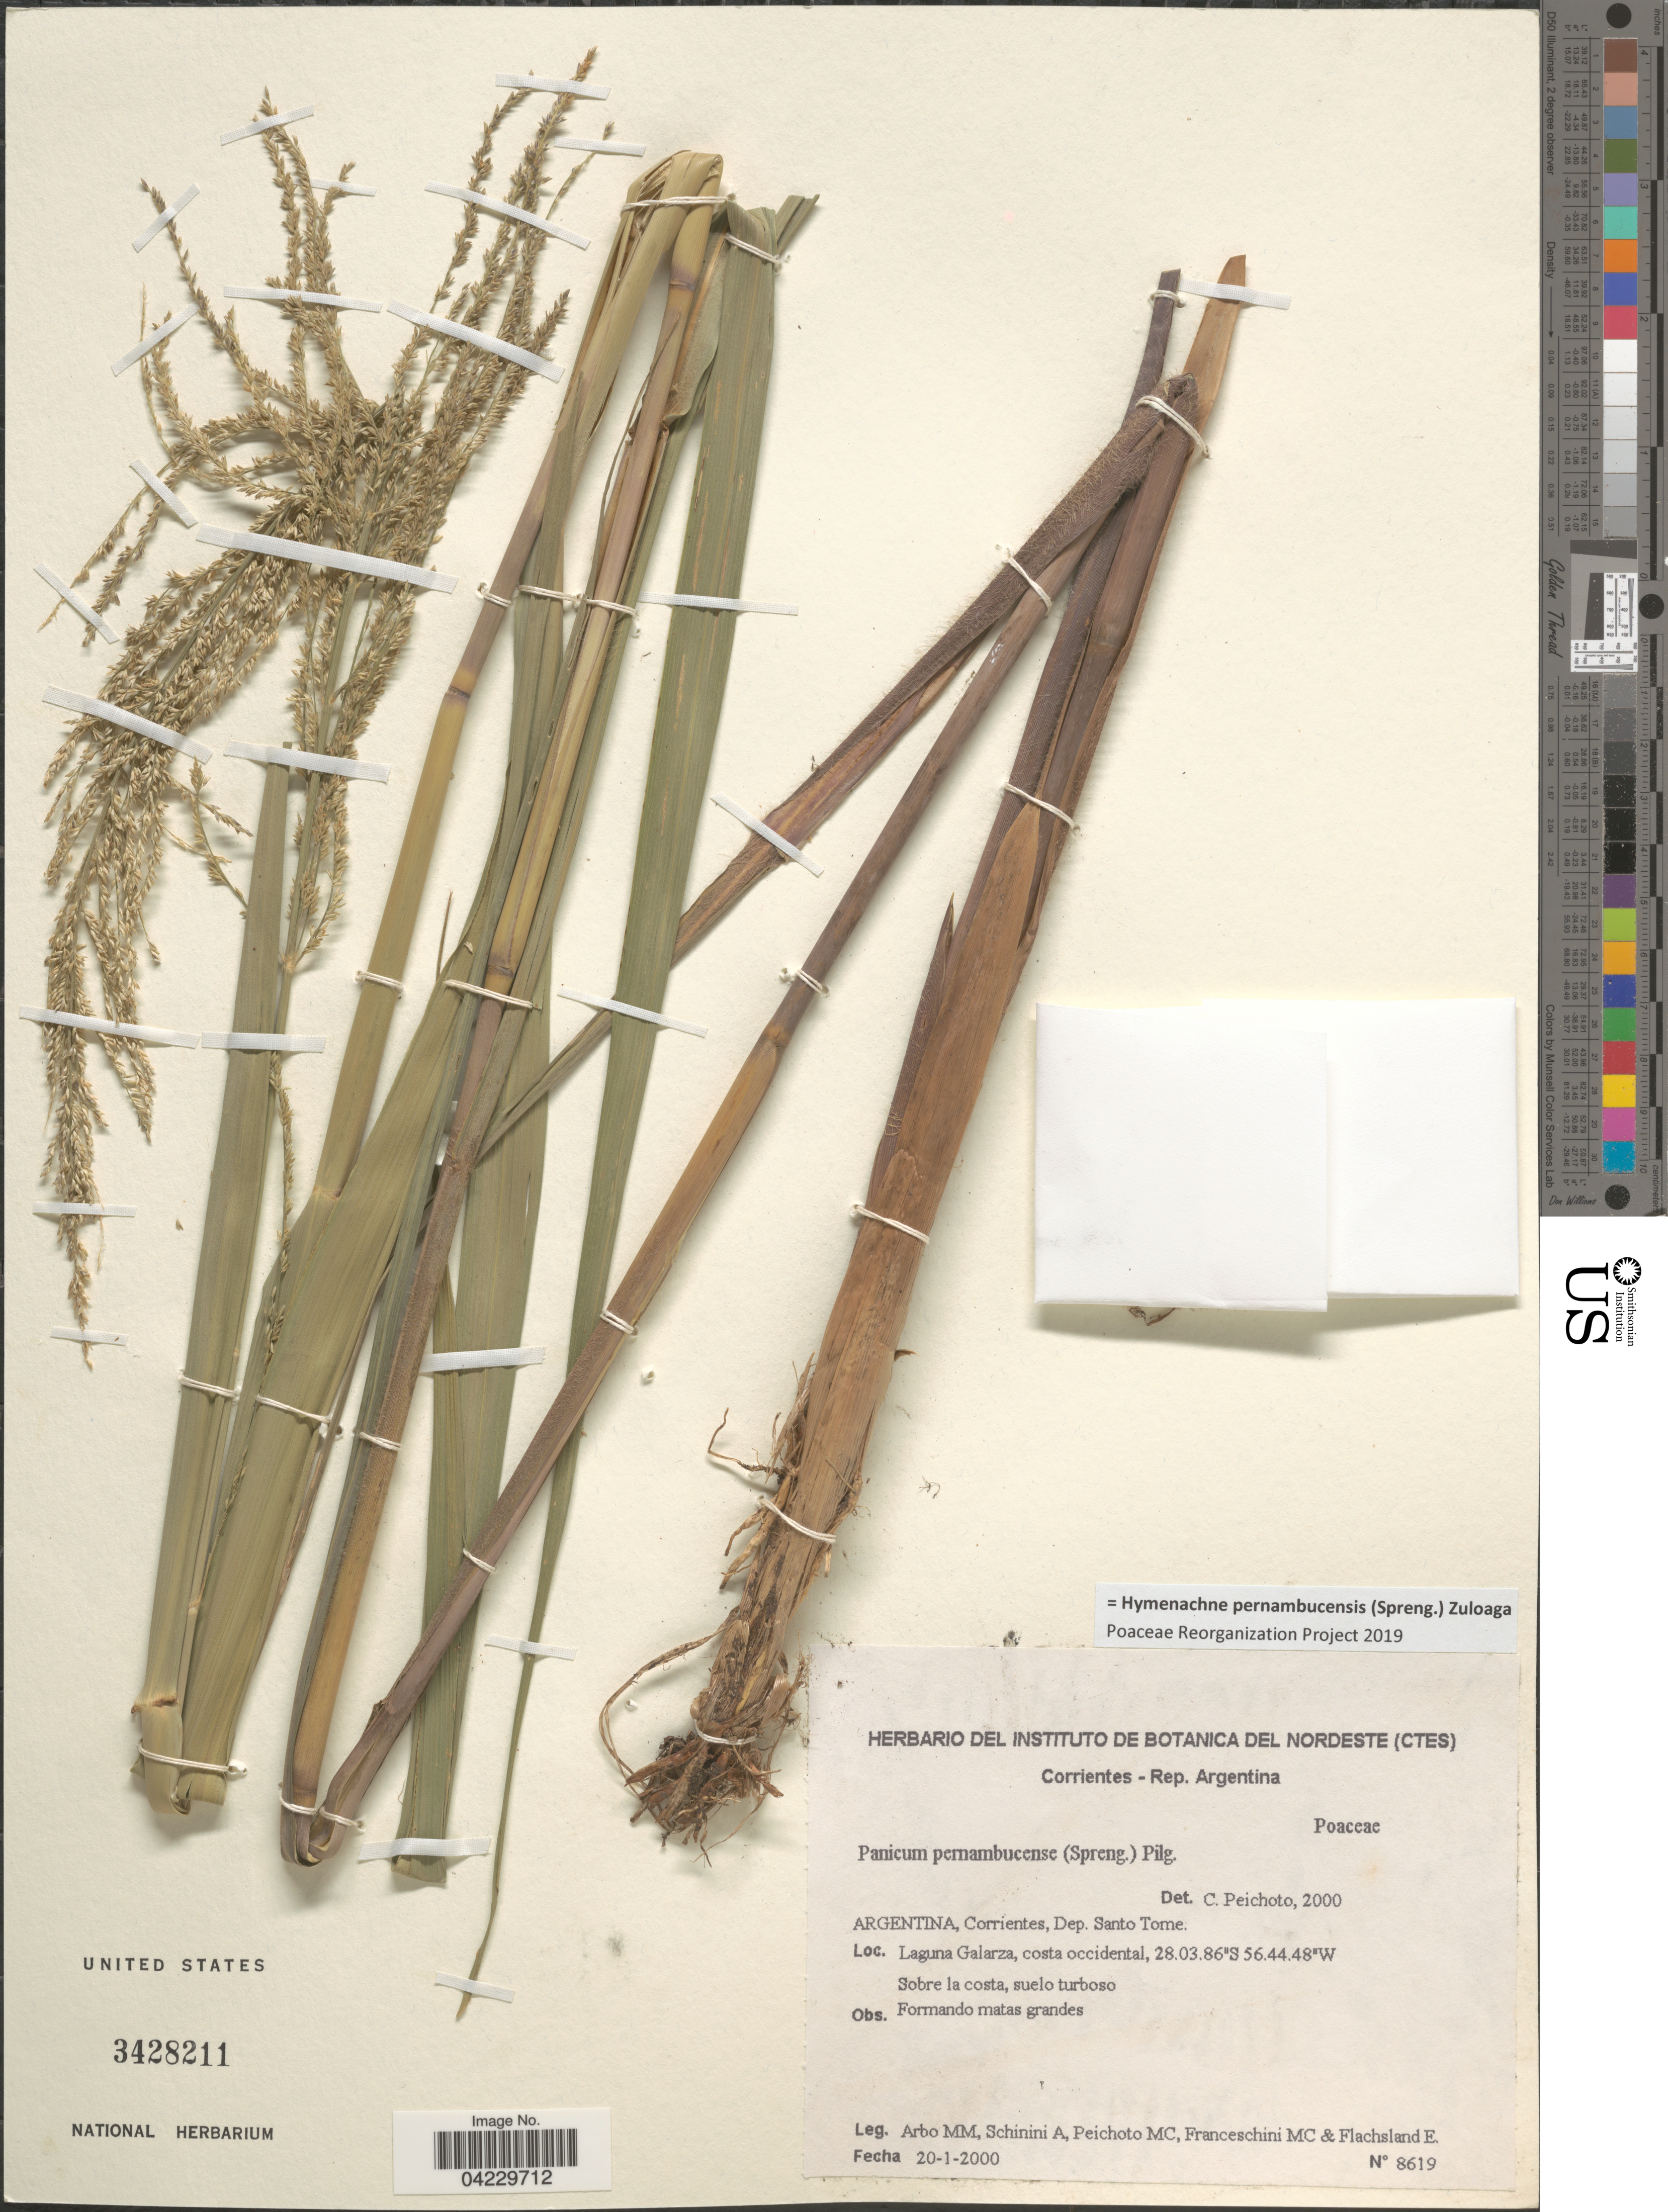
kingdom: Plantae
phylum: Tracheophyta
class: Liliopsida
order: Poales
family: Poaceae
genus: Hymenachne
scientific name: Hymenachne pernambucensis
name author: (Spreng.) Zuloaga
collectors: M. M. Arbo, A. Schinini, M. Peichoto, M. Franceschini & E. Flachsland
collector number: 8619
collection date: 2000-01-20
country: Argentina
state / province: Corrientes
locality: Dep. Santo Tome. Laguna Galarza, costa occidental.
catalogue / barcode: US 3428211